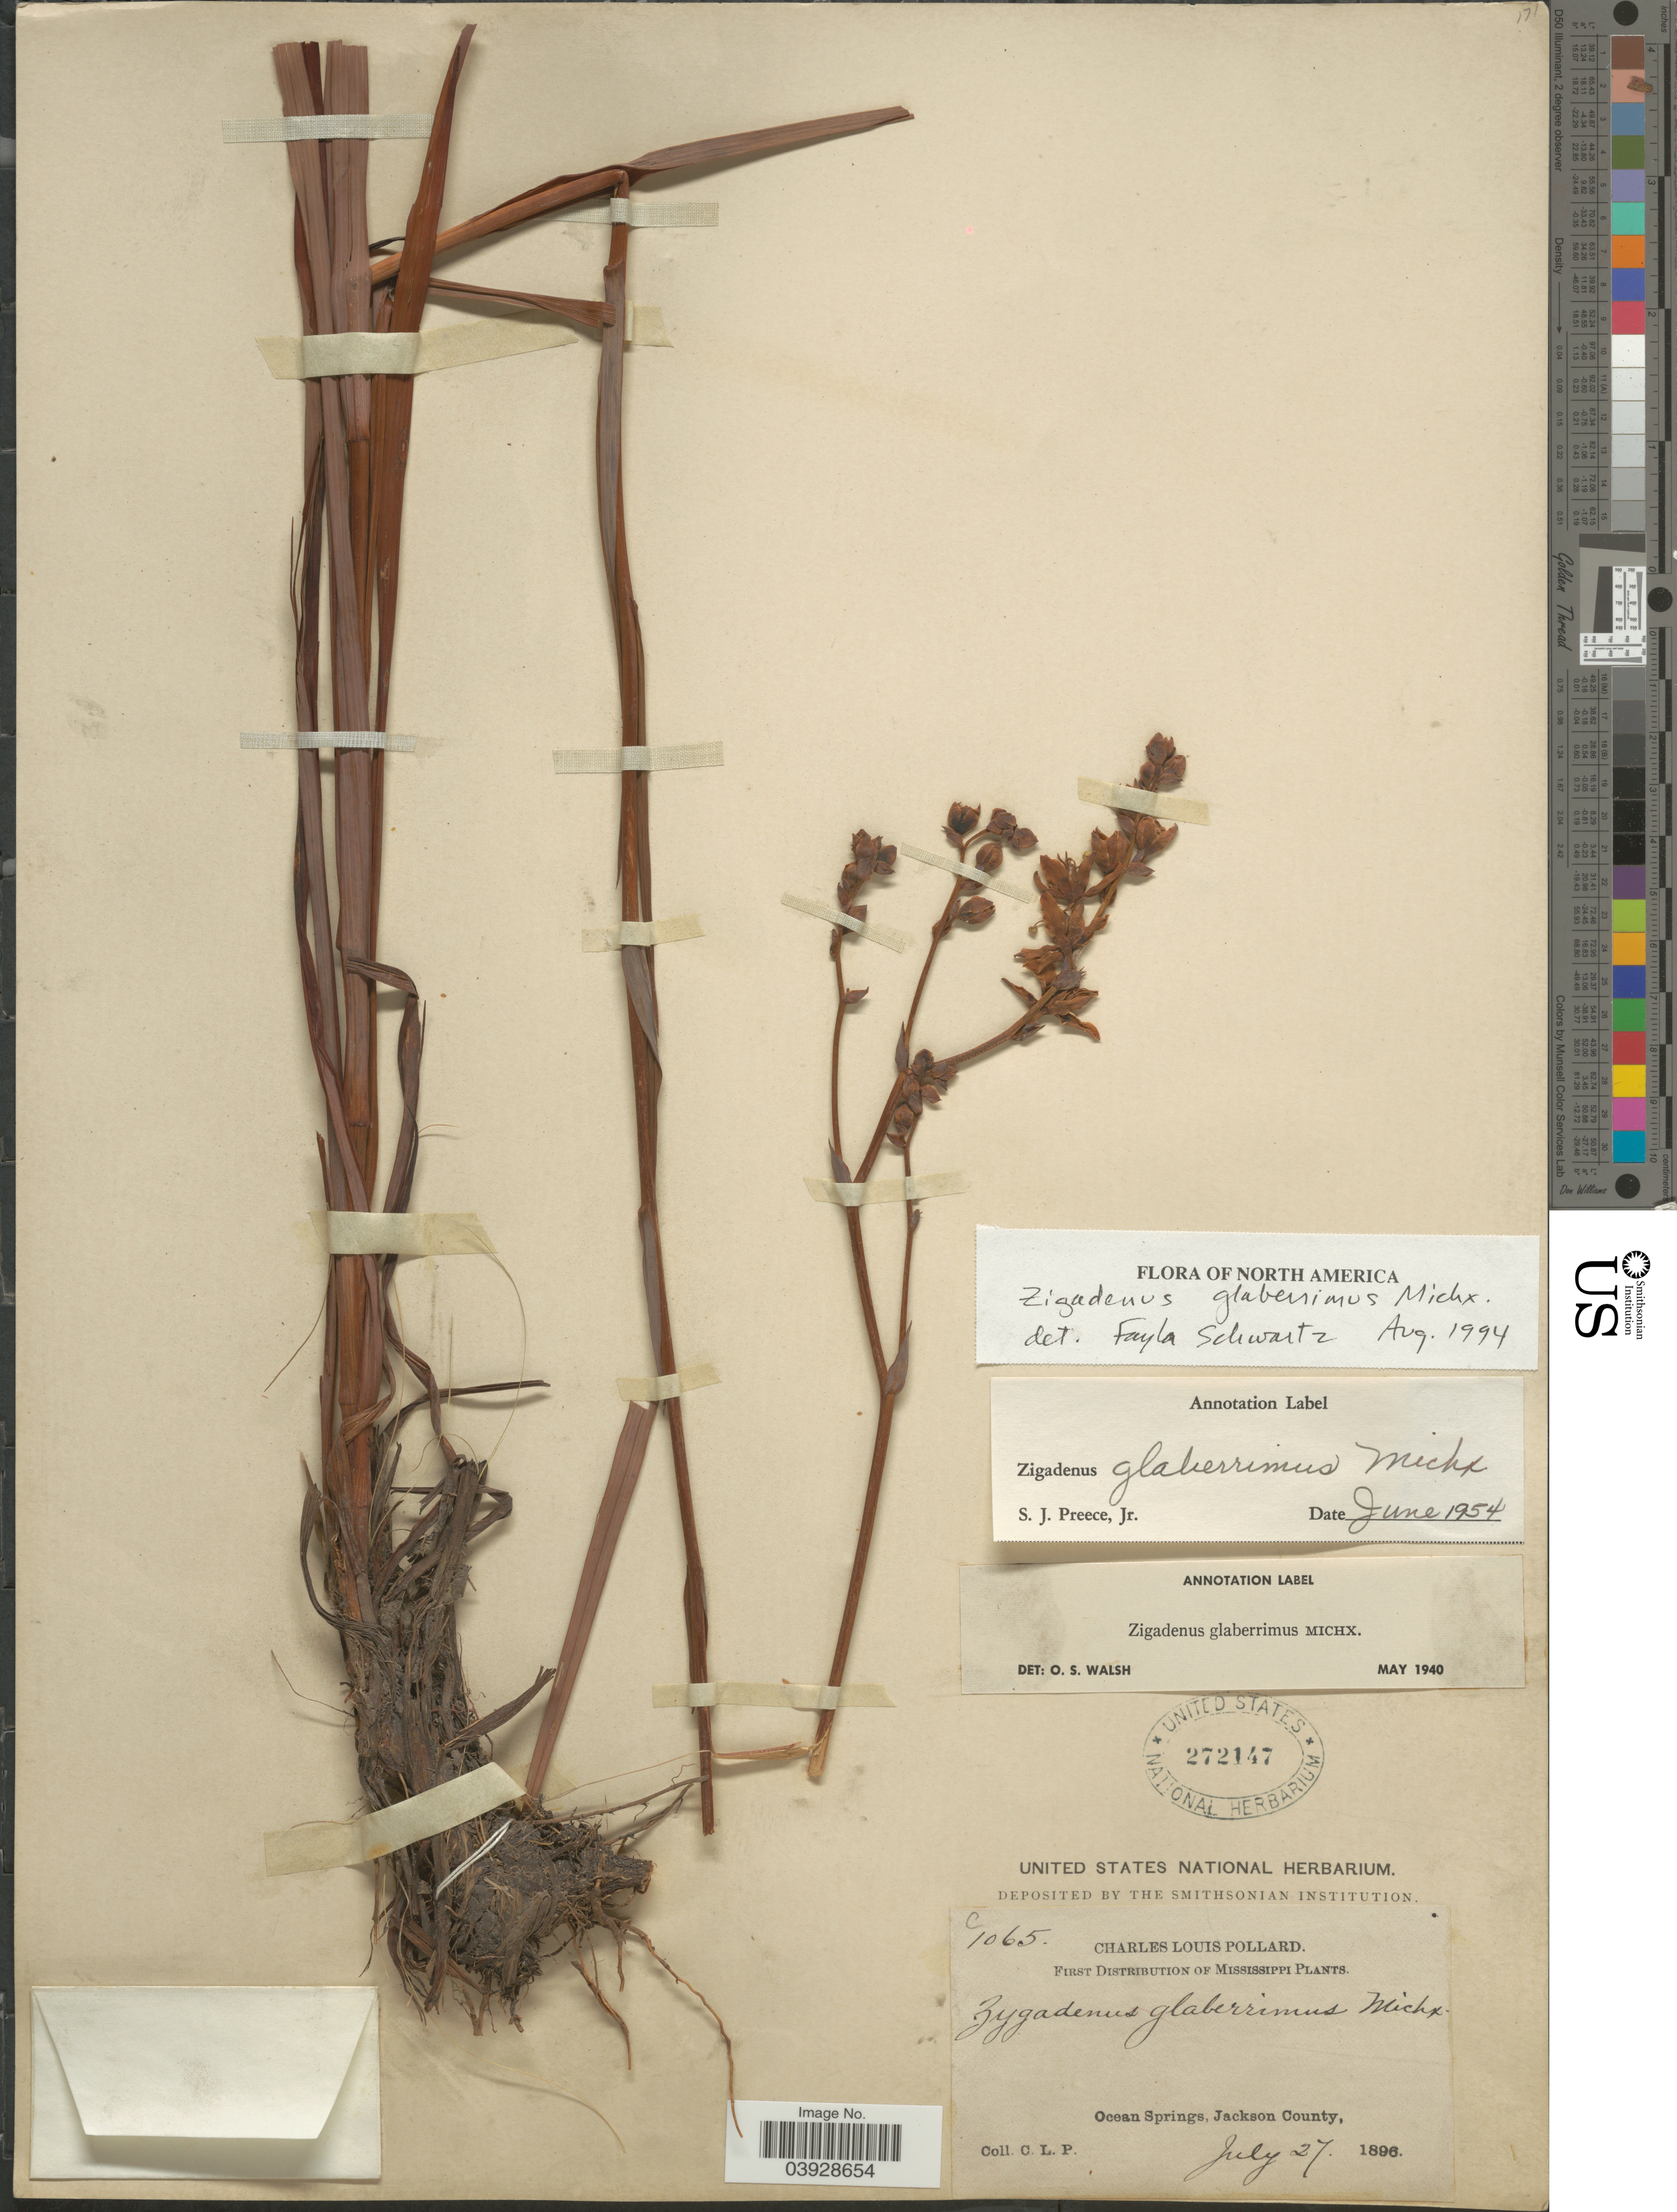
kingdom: Plantae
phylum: Tracheophyta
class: Liliopsida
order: Liliales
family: Melanthiaceae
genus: Zigadenus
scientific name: Zigadenus glaberrimus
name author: Michx.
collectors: C. L. Pollard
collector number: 1065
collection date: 1896-07-27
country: United States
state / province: Mississippi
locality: Ocean Springs, Jackson County.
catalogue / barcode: US 272147